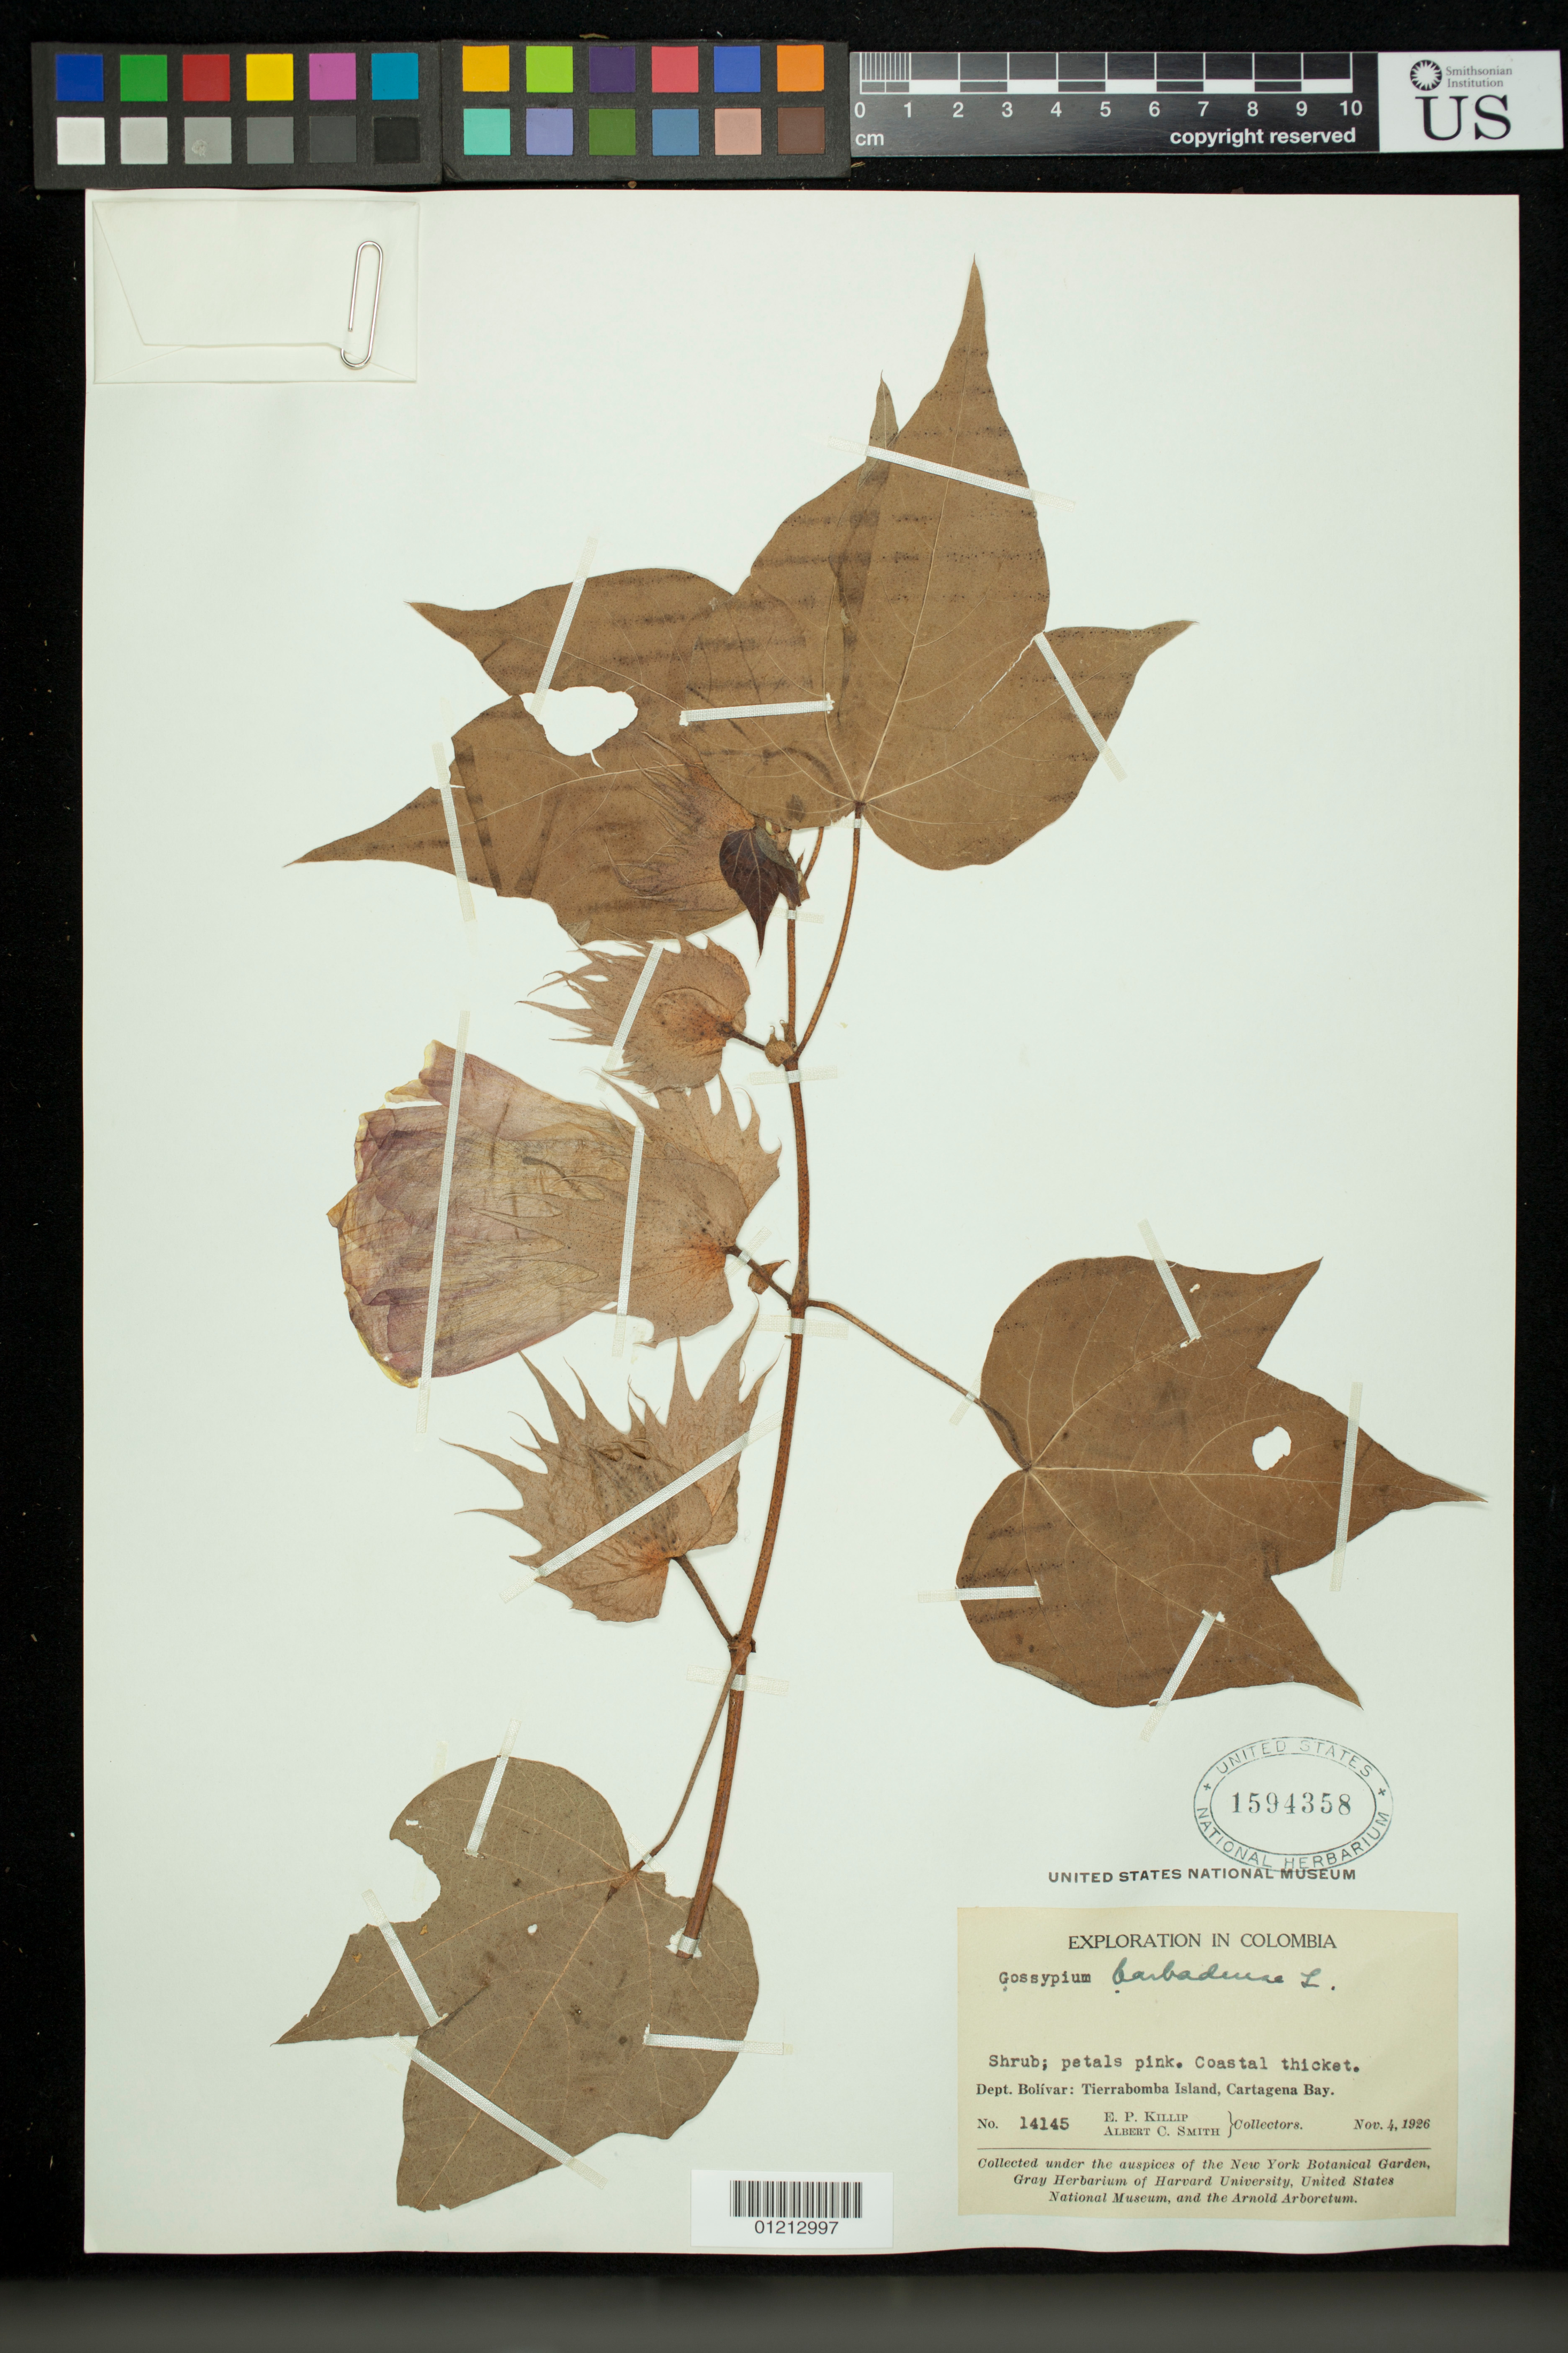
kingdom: Plantae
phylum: Tracheophyta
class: Magnoliopsida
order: Malvales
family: Malvaceae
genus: Gossypium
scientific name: Gossypium hirsutum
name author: L.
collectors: E. P. Killip & A. C. Smith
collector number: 14145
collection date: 1926-11-04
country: Colombia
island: Tierrabomba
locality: Island in Cartagena Bay. Coastal Thicket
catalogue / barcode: US 1594358